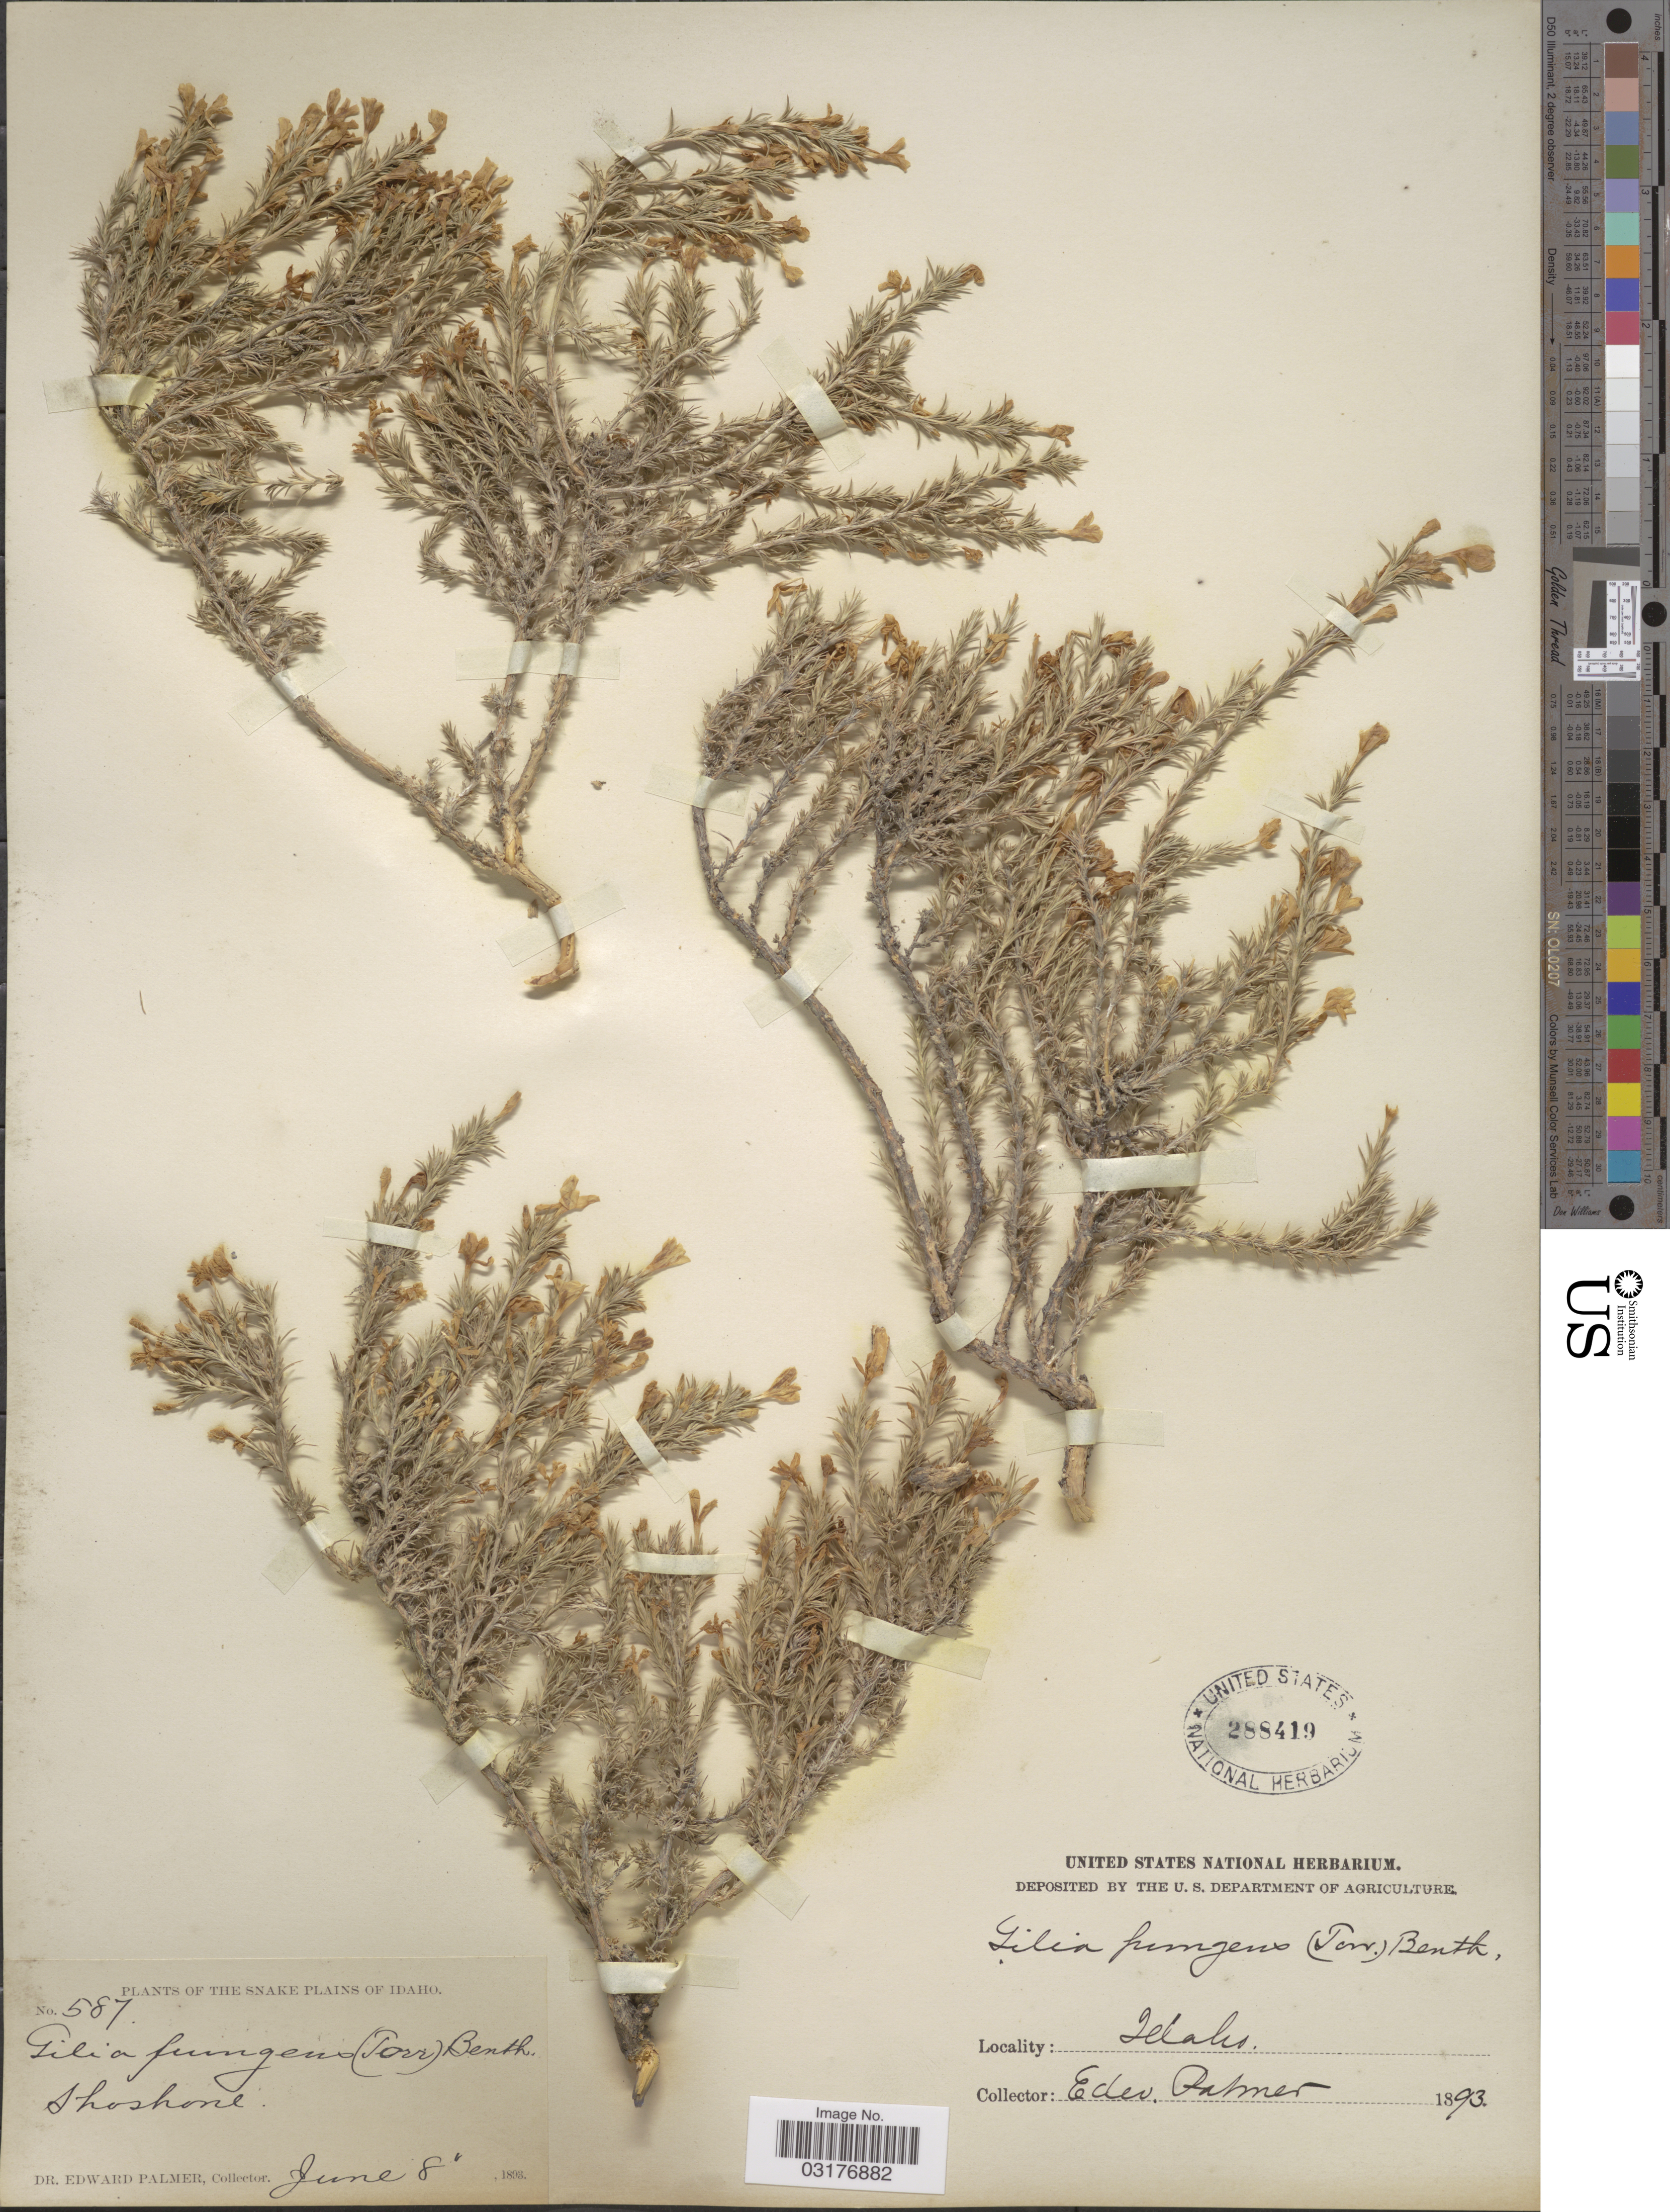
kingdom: Plantae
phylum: Tracheophyta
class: Magnoliopsida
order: Ericales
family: Polemoniaceae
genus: Linanthus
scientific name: Linanthus pungens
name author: (Torr.) J.M. Porter & L.A. Johnson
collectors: E. Palmer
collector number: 587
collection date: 1893-06-08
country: United States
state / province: Idaho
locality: The Snake Plains of Idaho. Shoshone.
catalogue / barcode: US 288419